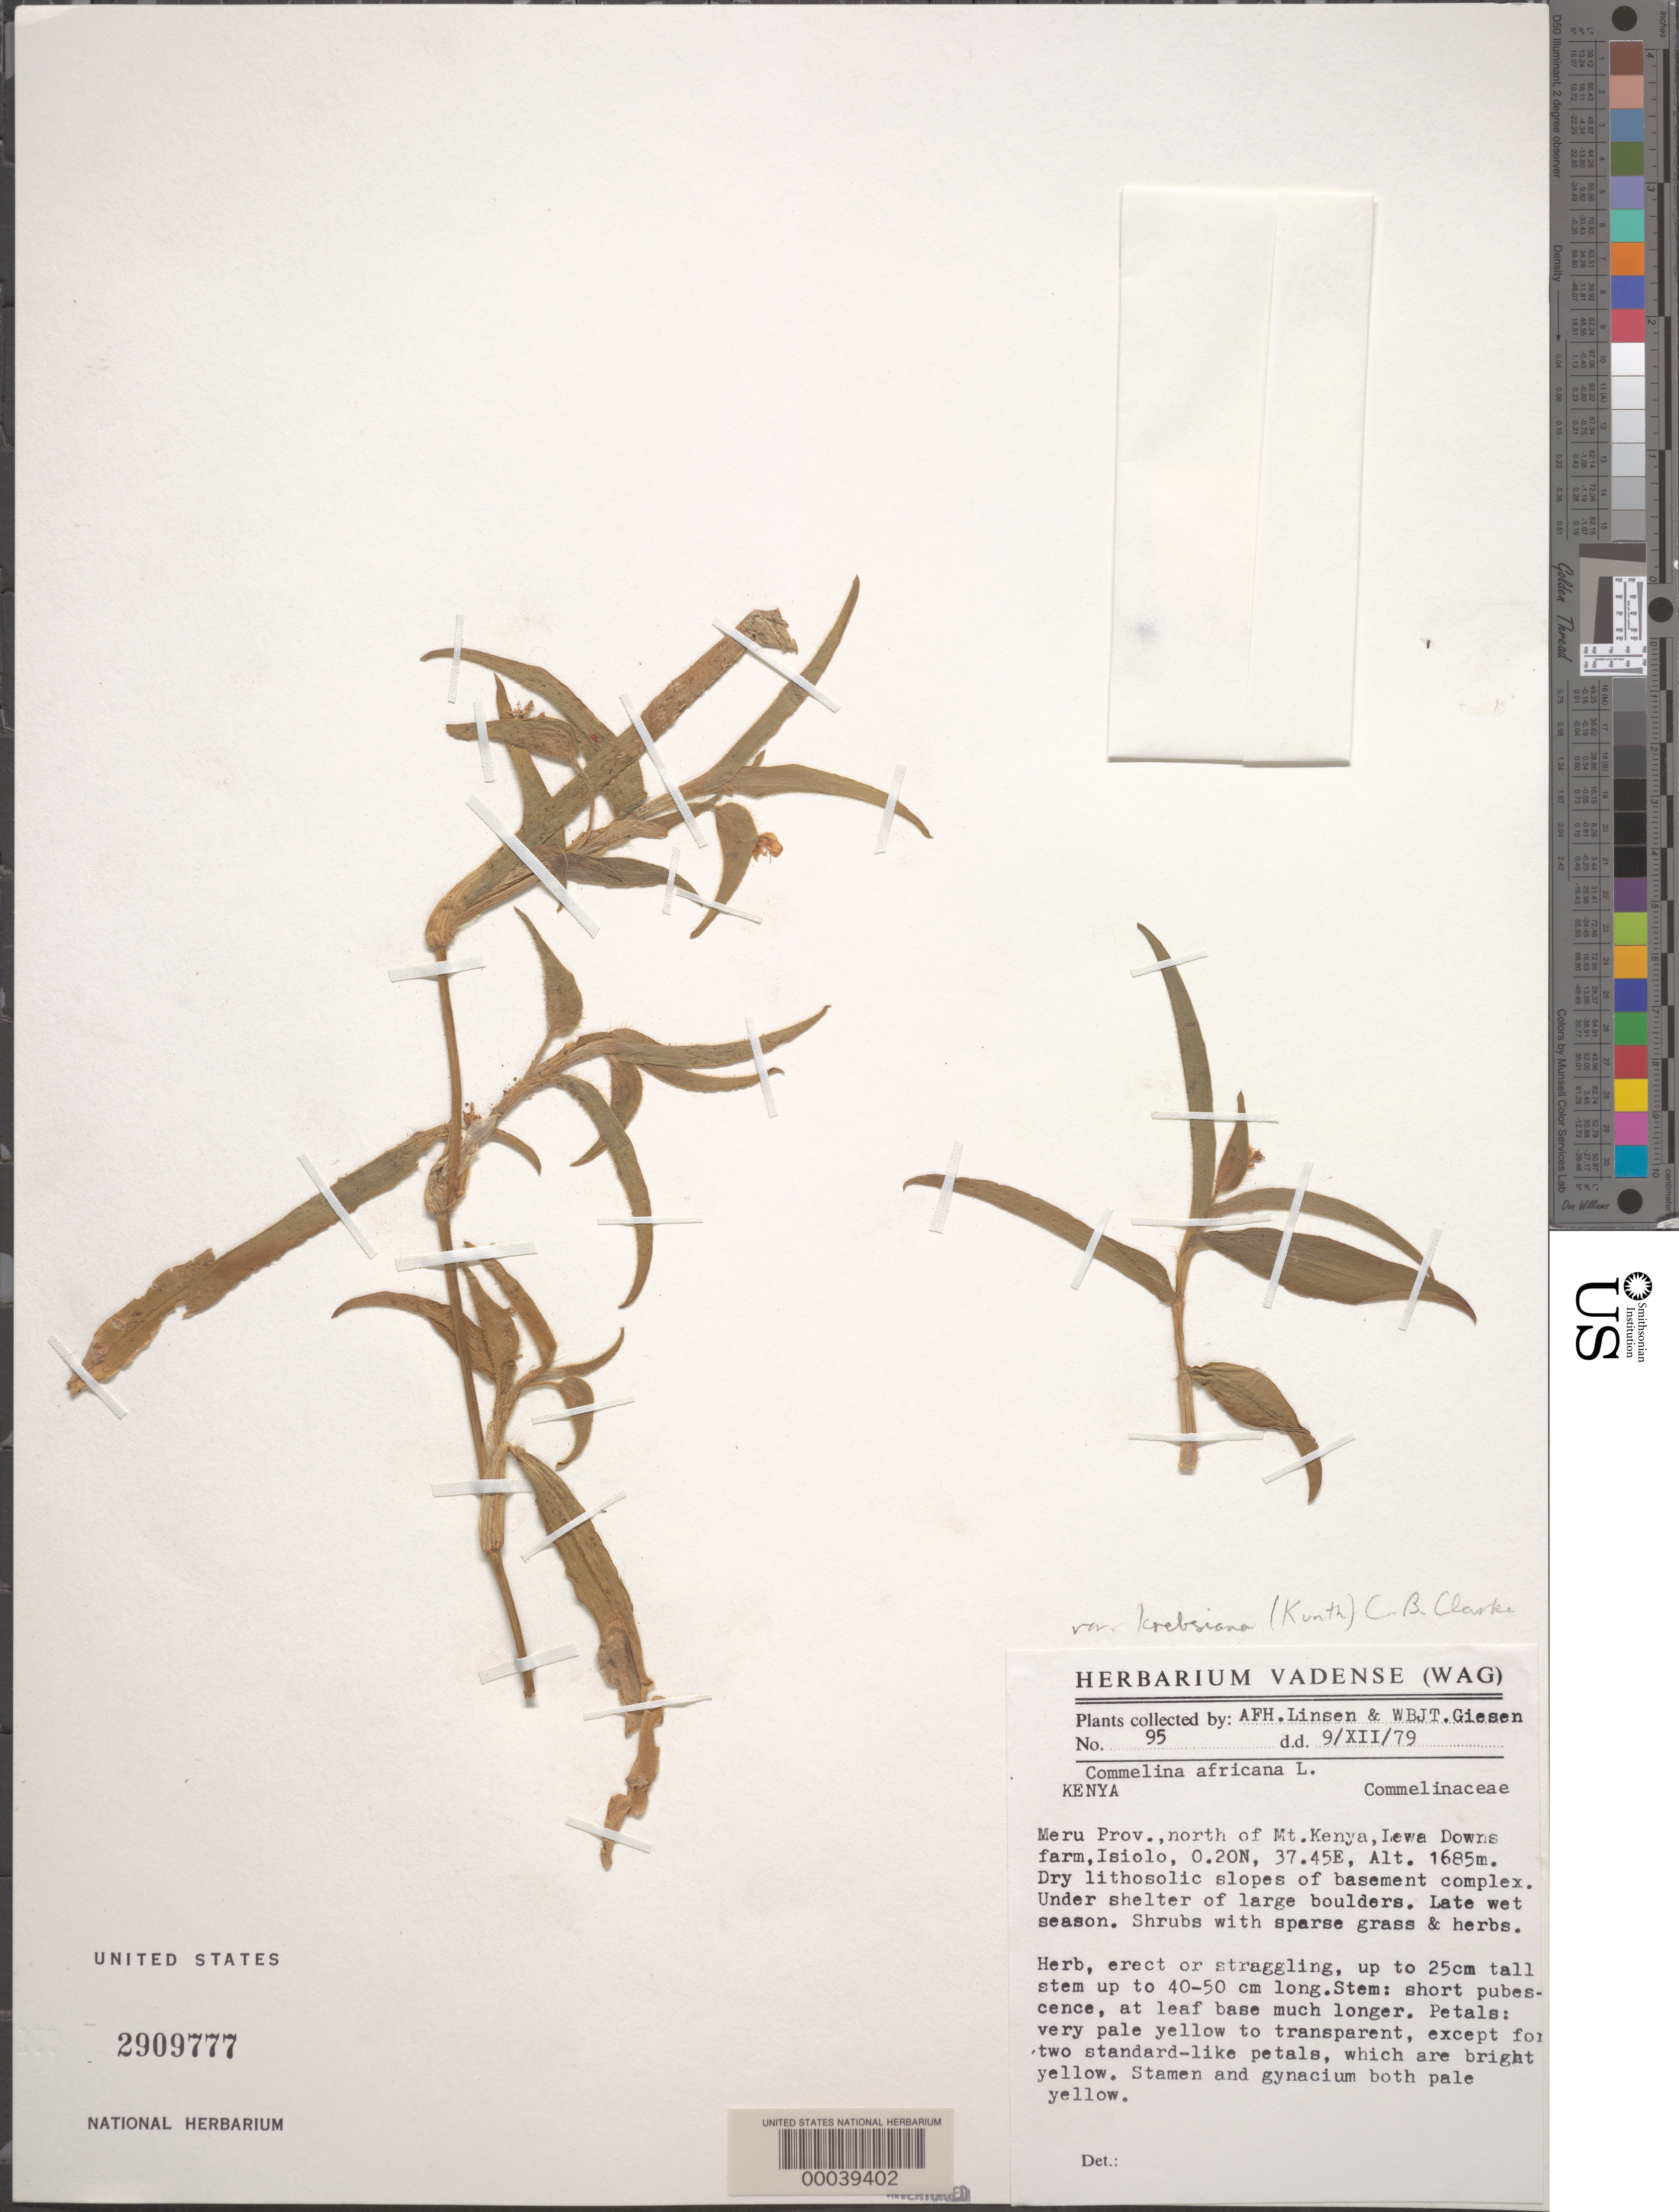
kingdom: Plantae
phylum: Tracheophyta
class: Liliopsida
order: Commelinales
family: Commelinaceae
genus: Commelina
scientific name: Commelina africana var. krebsiana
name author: (Kunth) C.B. Clarke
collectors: A. Linsen & W. Giesen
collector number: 95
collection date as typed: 09 Dec 1979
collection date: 1979-12-09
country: Kenya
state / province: Meru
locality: Isiolo; n of mt. kenya. [province originally recorded as central province.]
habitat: Dry slopes; under shelter of boulders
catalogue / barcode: US 2909777